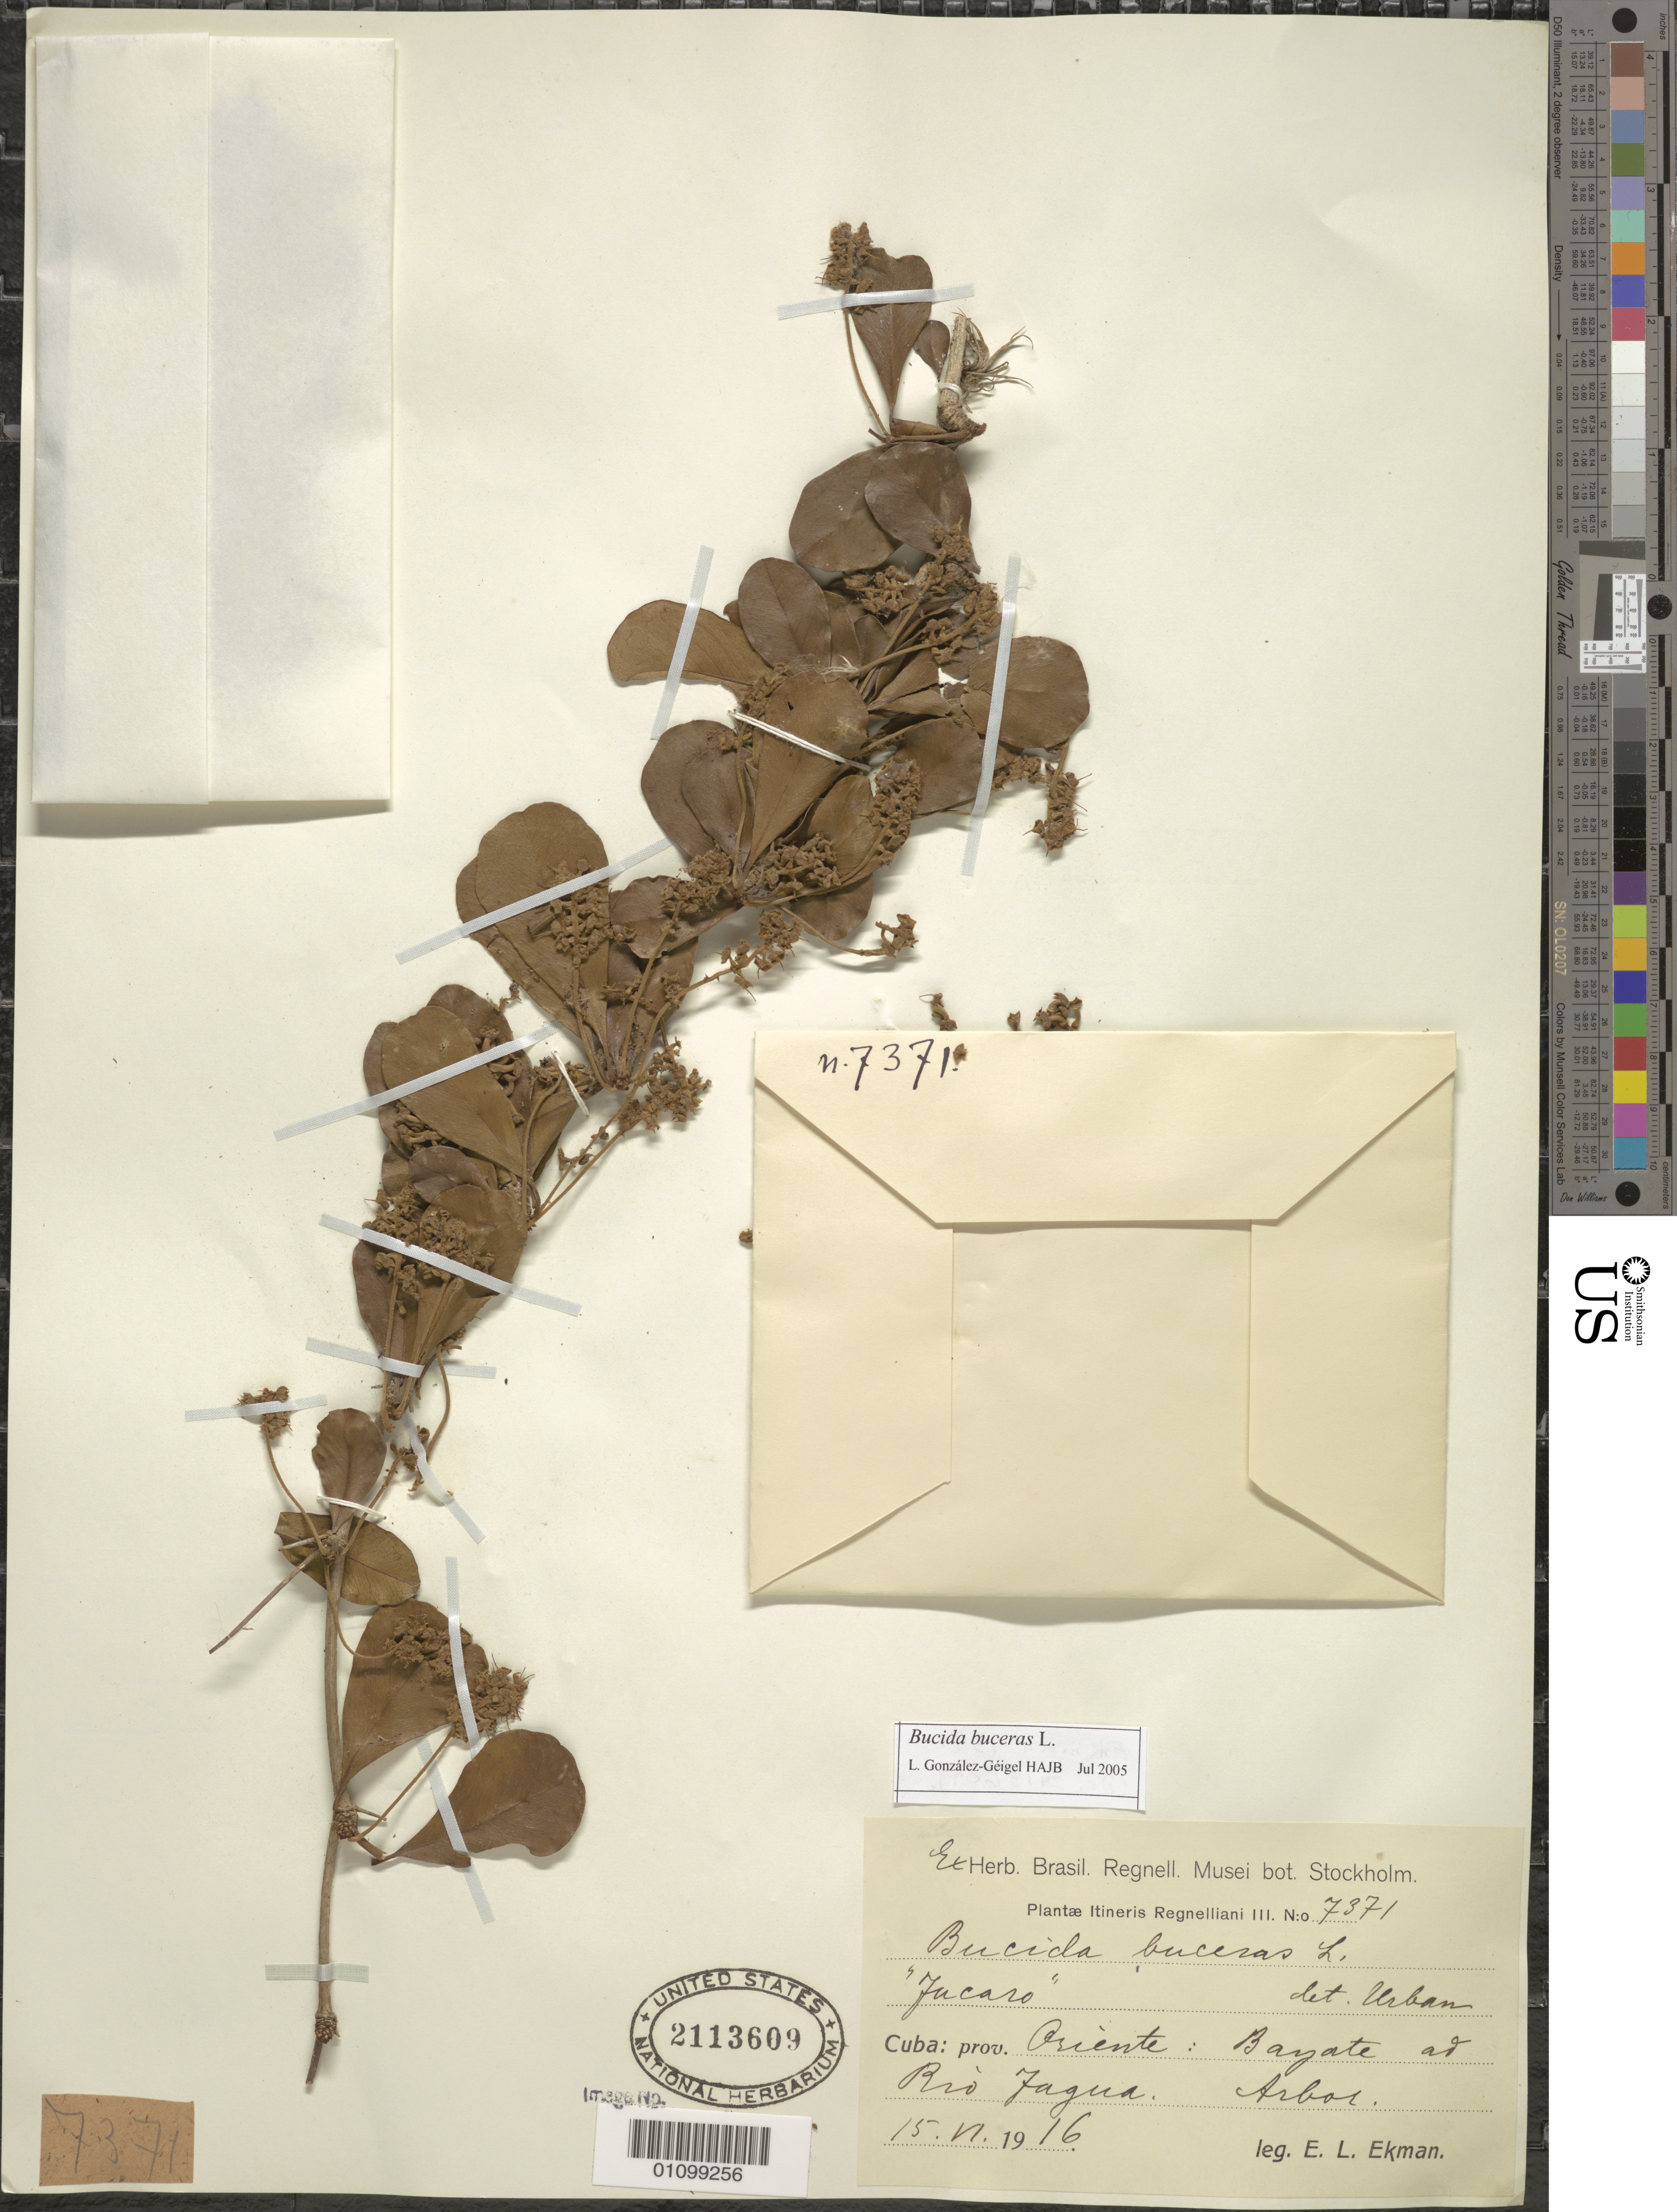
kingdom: Plantae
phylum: Tracheophyta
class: Magnoliopsida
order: Myrtales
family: Combretaceae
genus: Terminalia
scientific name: Terminalia buceras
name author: (L.) C. Wright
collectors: E. L. Ekman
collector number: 7371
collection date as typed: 15 Jun 1916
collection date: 1916-06-15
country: Cuba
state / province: Oriente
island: Cuba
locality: Bayate ad Rio Jagua Arbor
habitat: Jucaro.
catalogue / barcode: US 2113609